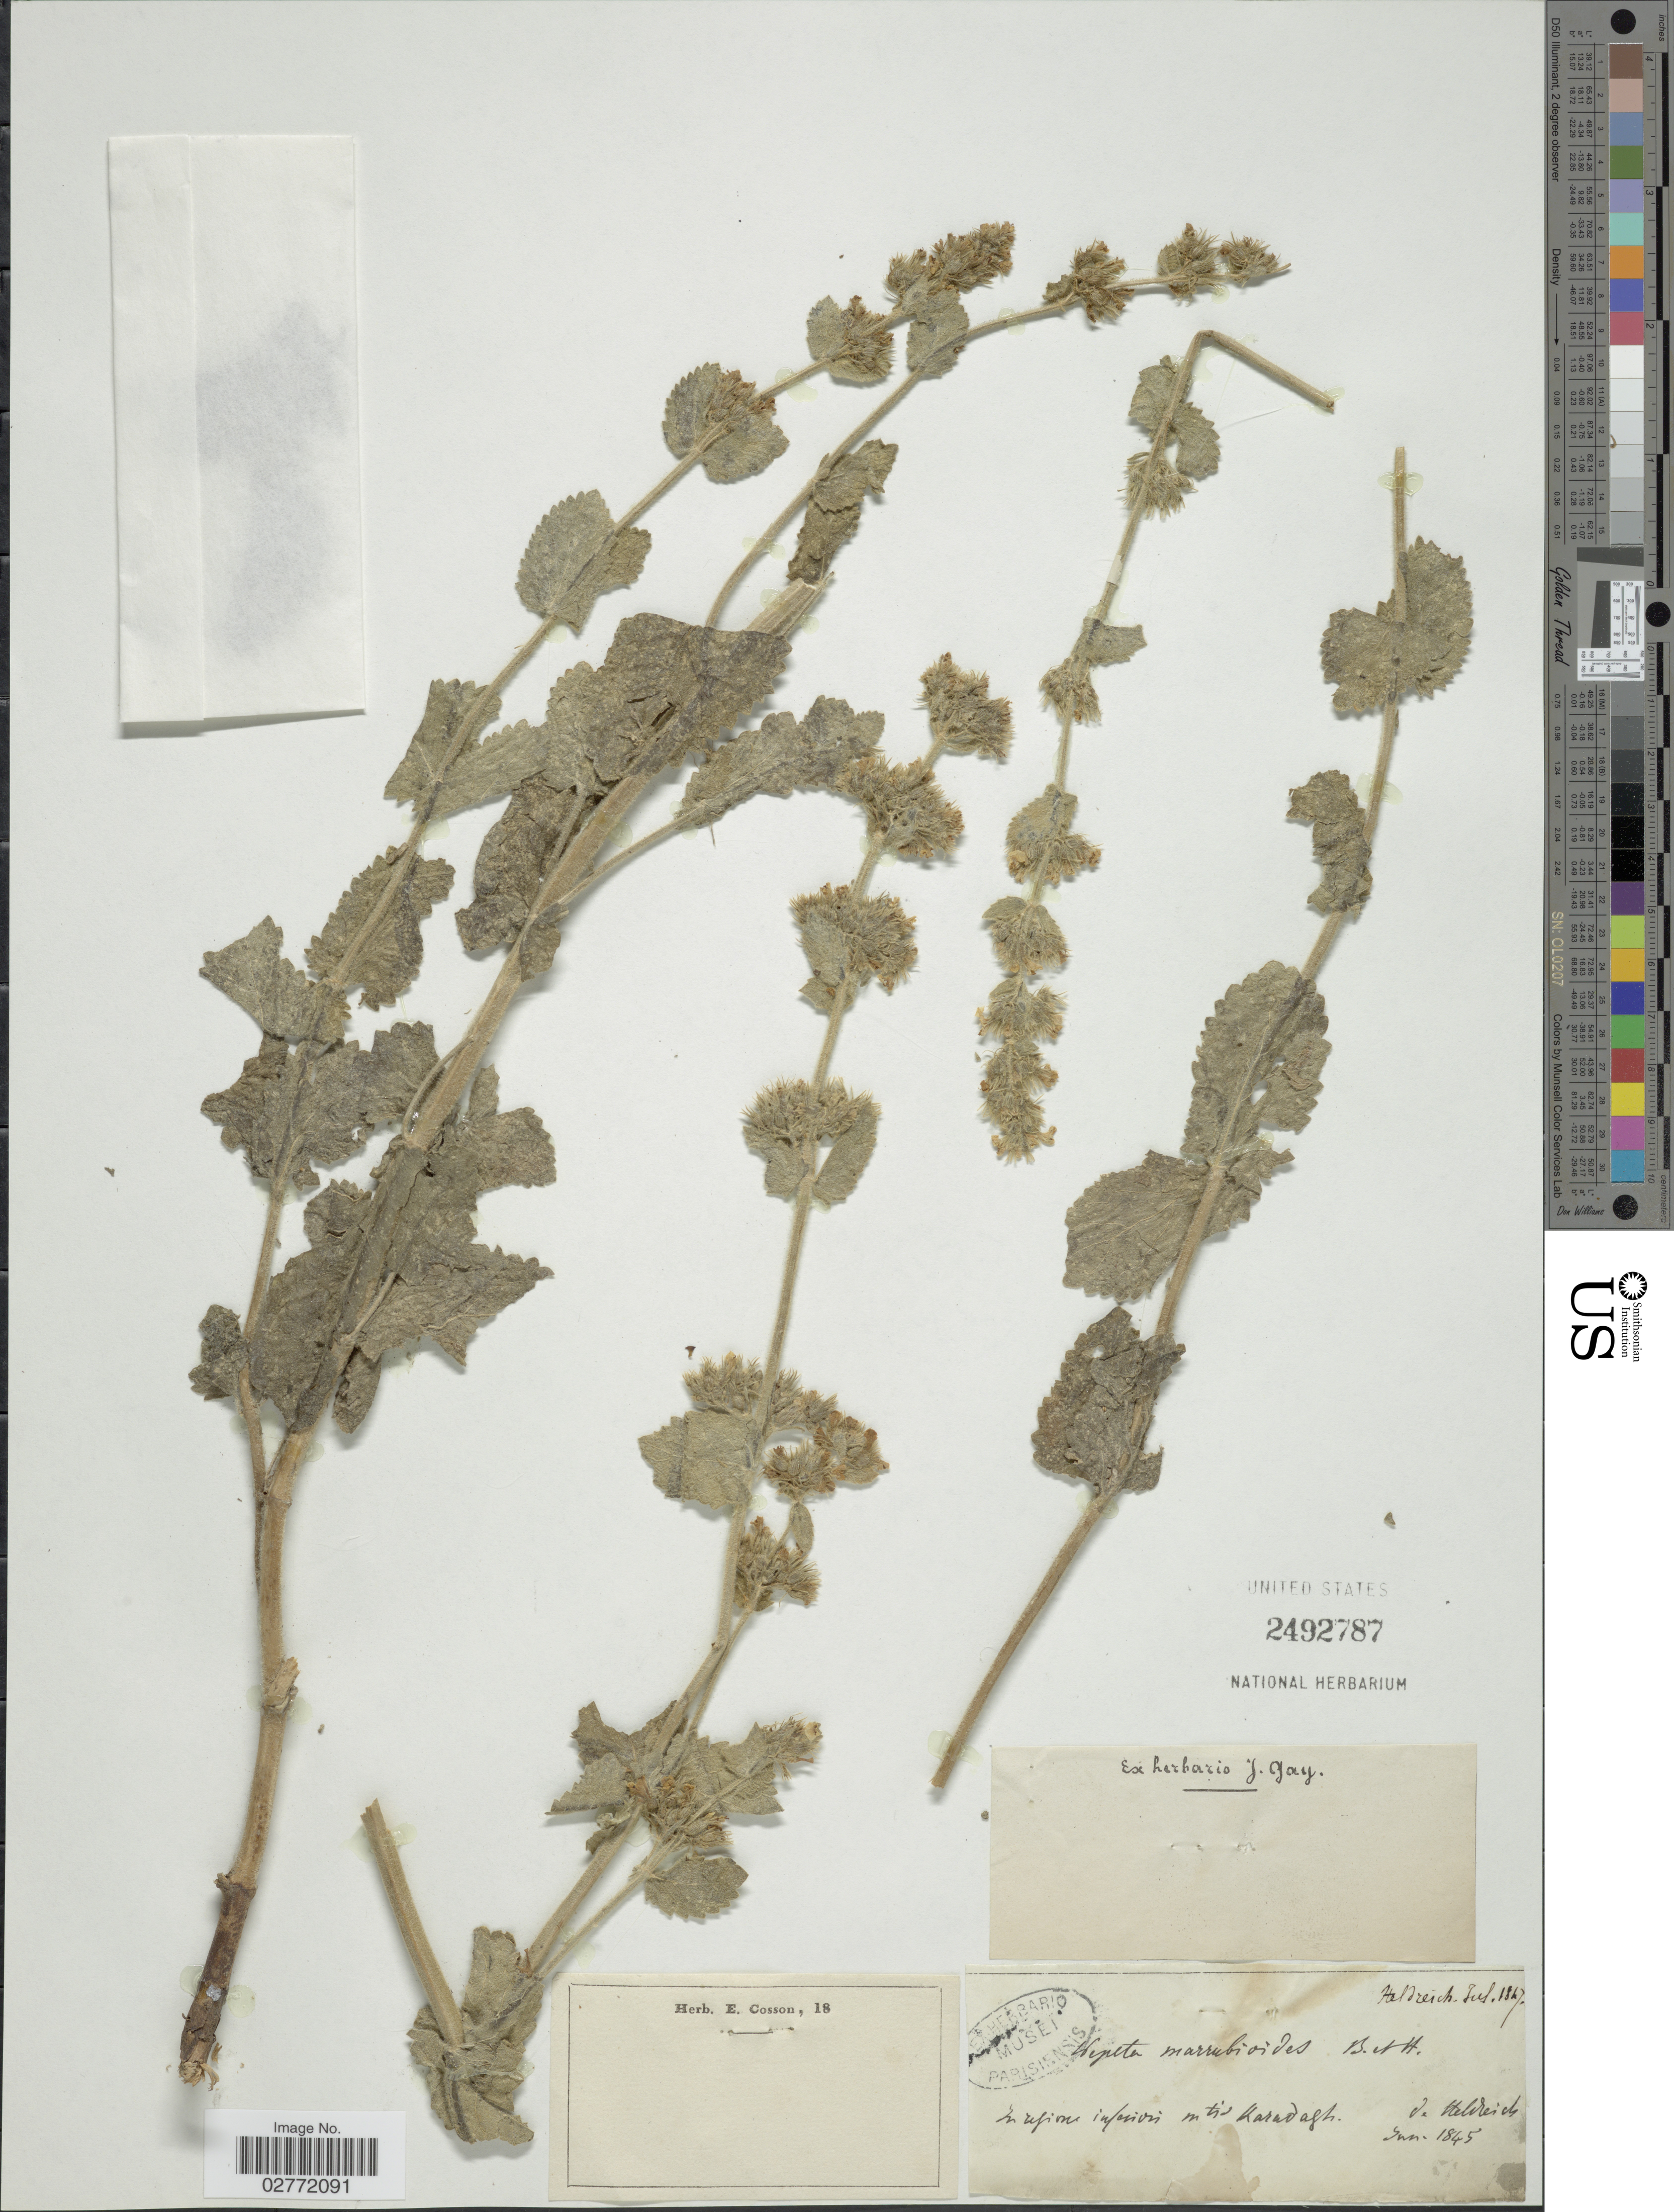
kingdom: Plantae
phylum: Tracheophyta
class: Magnoliopsida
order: Lamiales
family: Lamiaceae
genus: Nepeta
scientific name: Nepeta marrubioides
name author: Willd.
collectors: -. De Heldreich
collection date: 1845-06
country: Iran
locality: In regiones inferioris mtis Karadagh.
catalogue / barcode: US 2492787